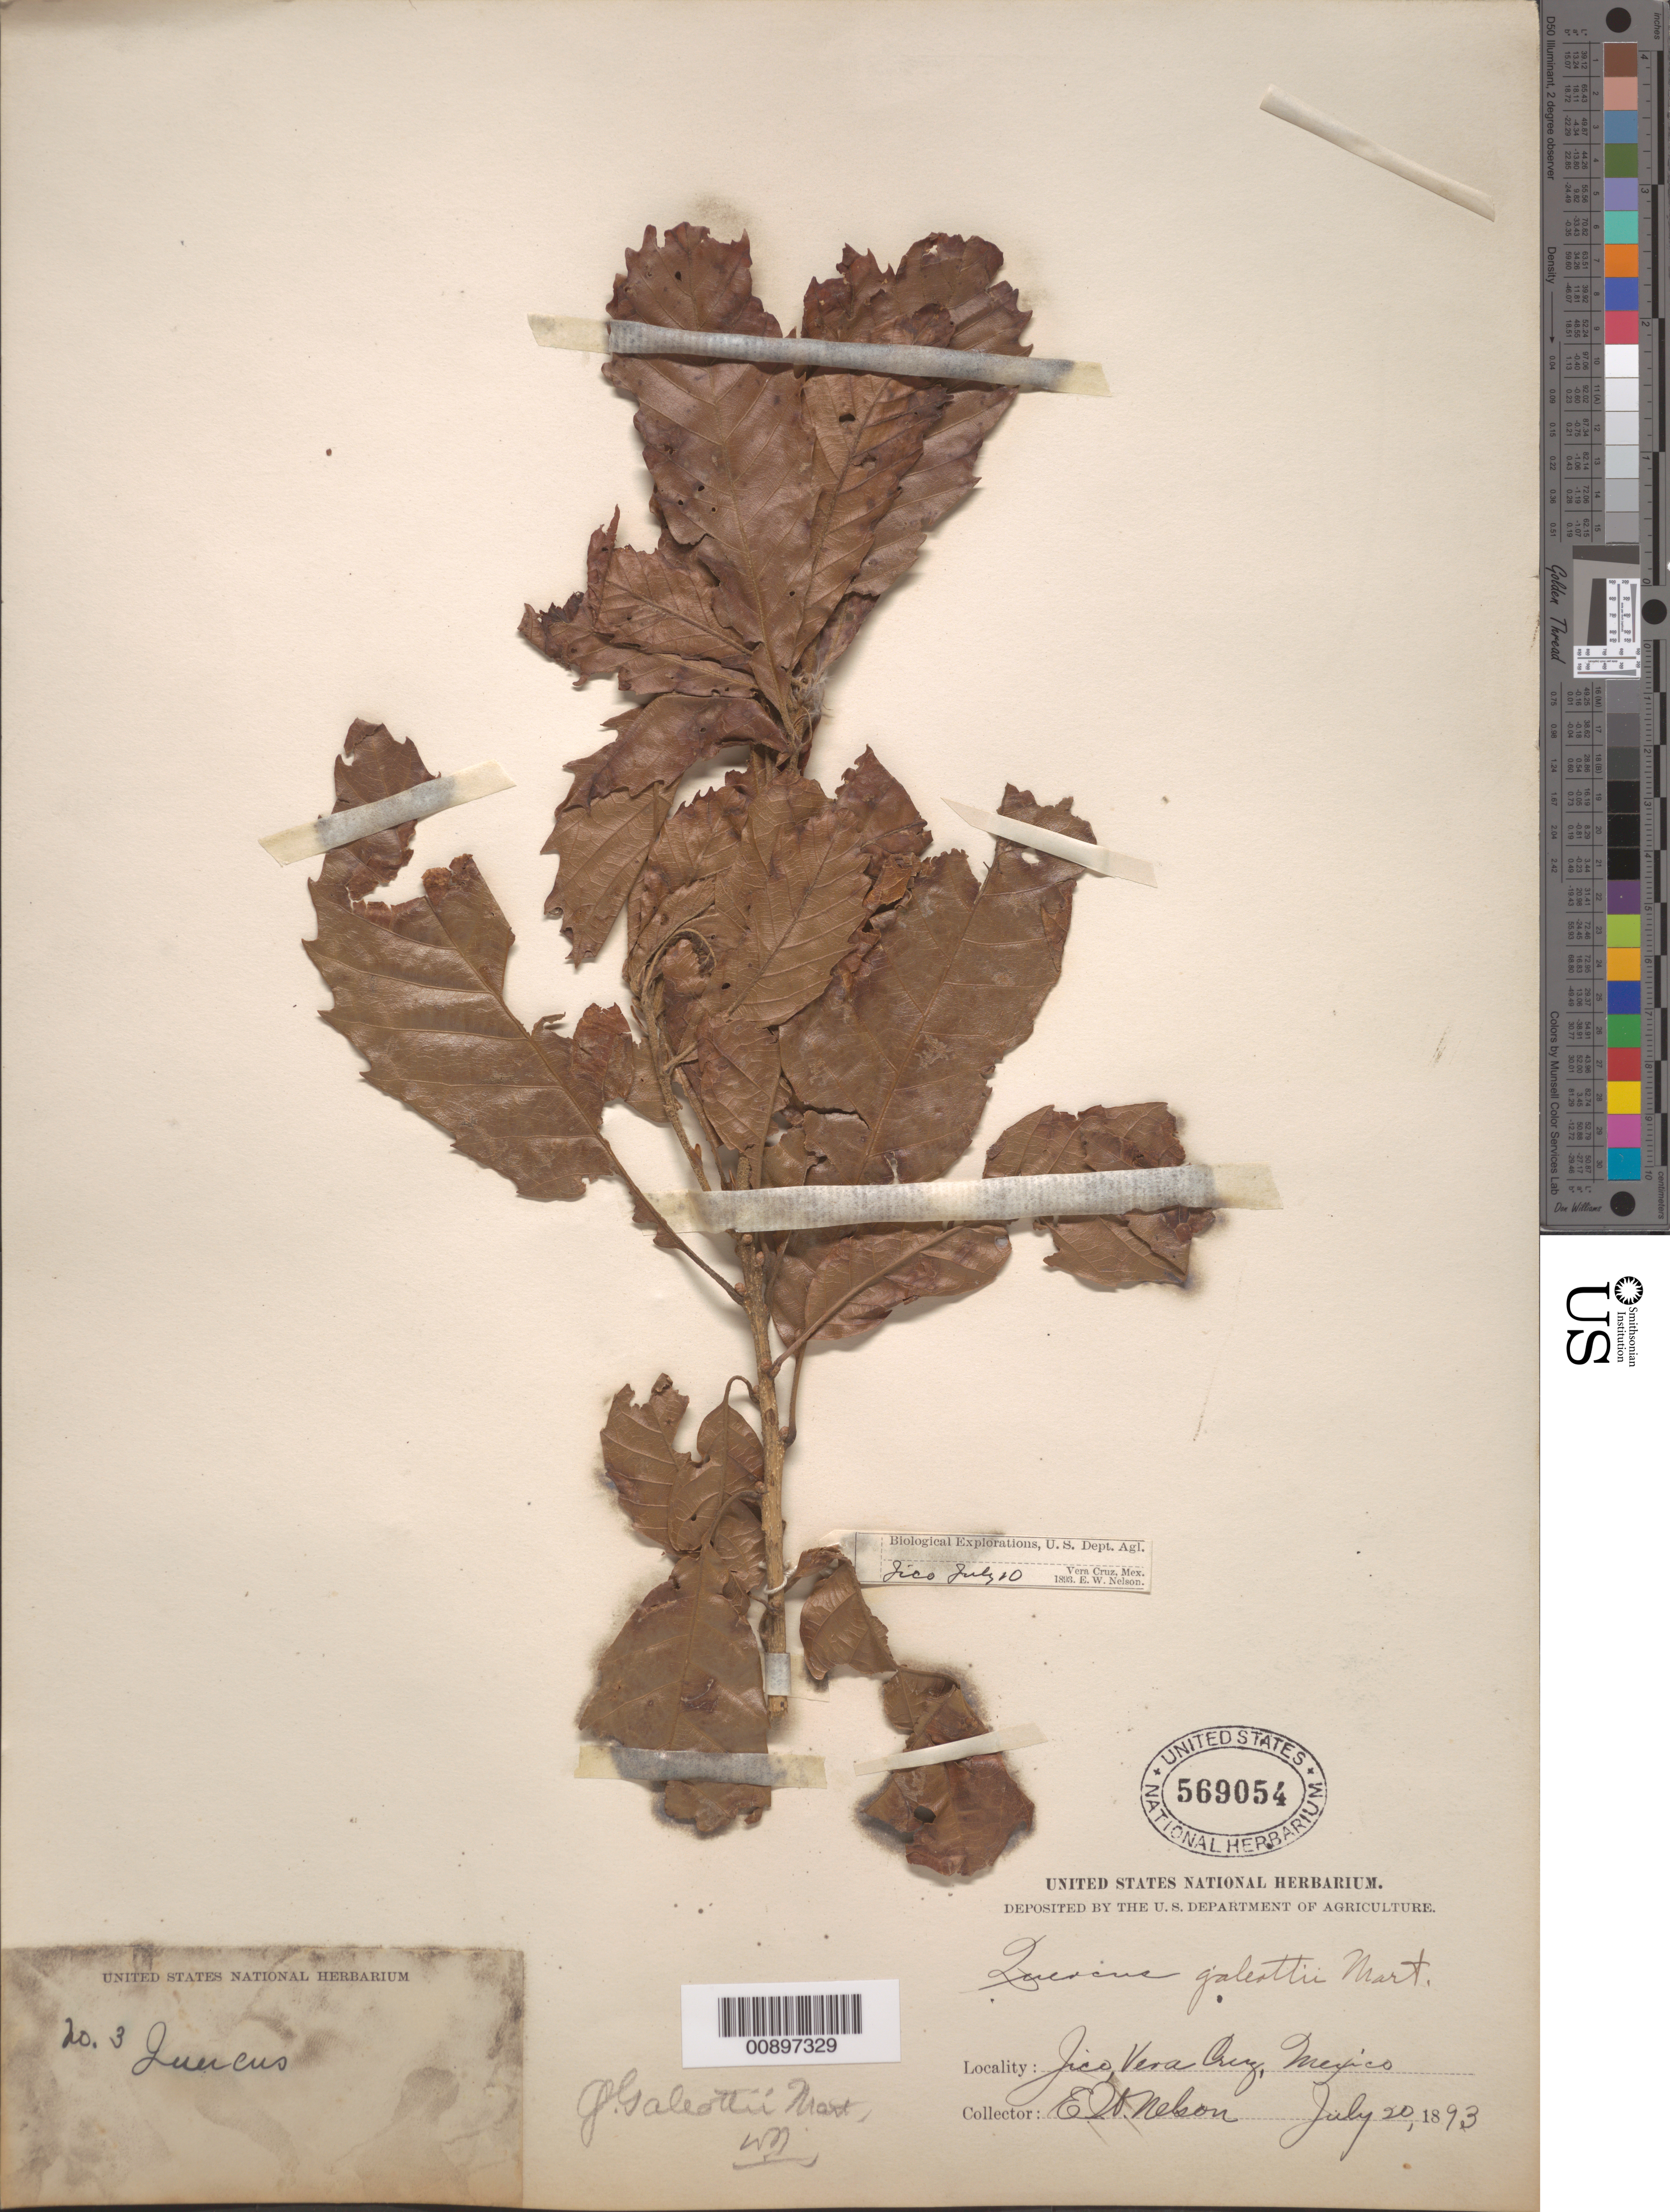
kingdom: Plantae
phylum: Tracheophyta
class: Magnoliopsida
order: Fagales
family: Fagaceae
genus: Quercus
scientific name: Quercus galeotti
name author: G. Martens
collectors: E. W. Nelson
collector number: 3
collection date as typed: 20 Jul 1893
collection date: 1893-07-20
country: Mexico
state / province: Veracruz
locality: Jico, Veracruz.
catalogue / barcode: US 569054